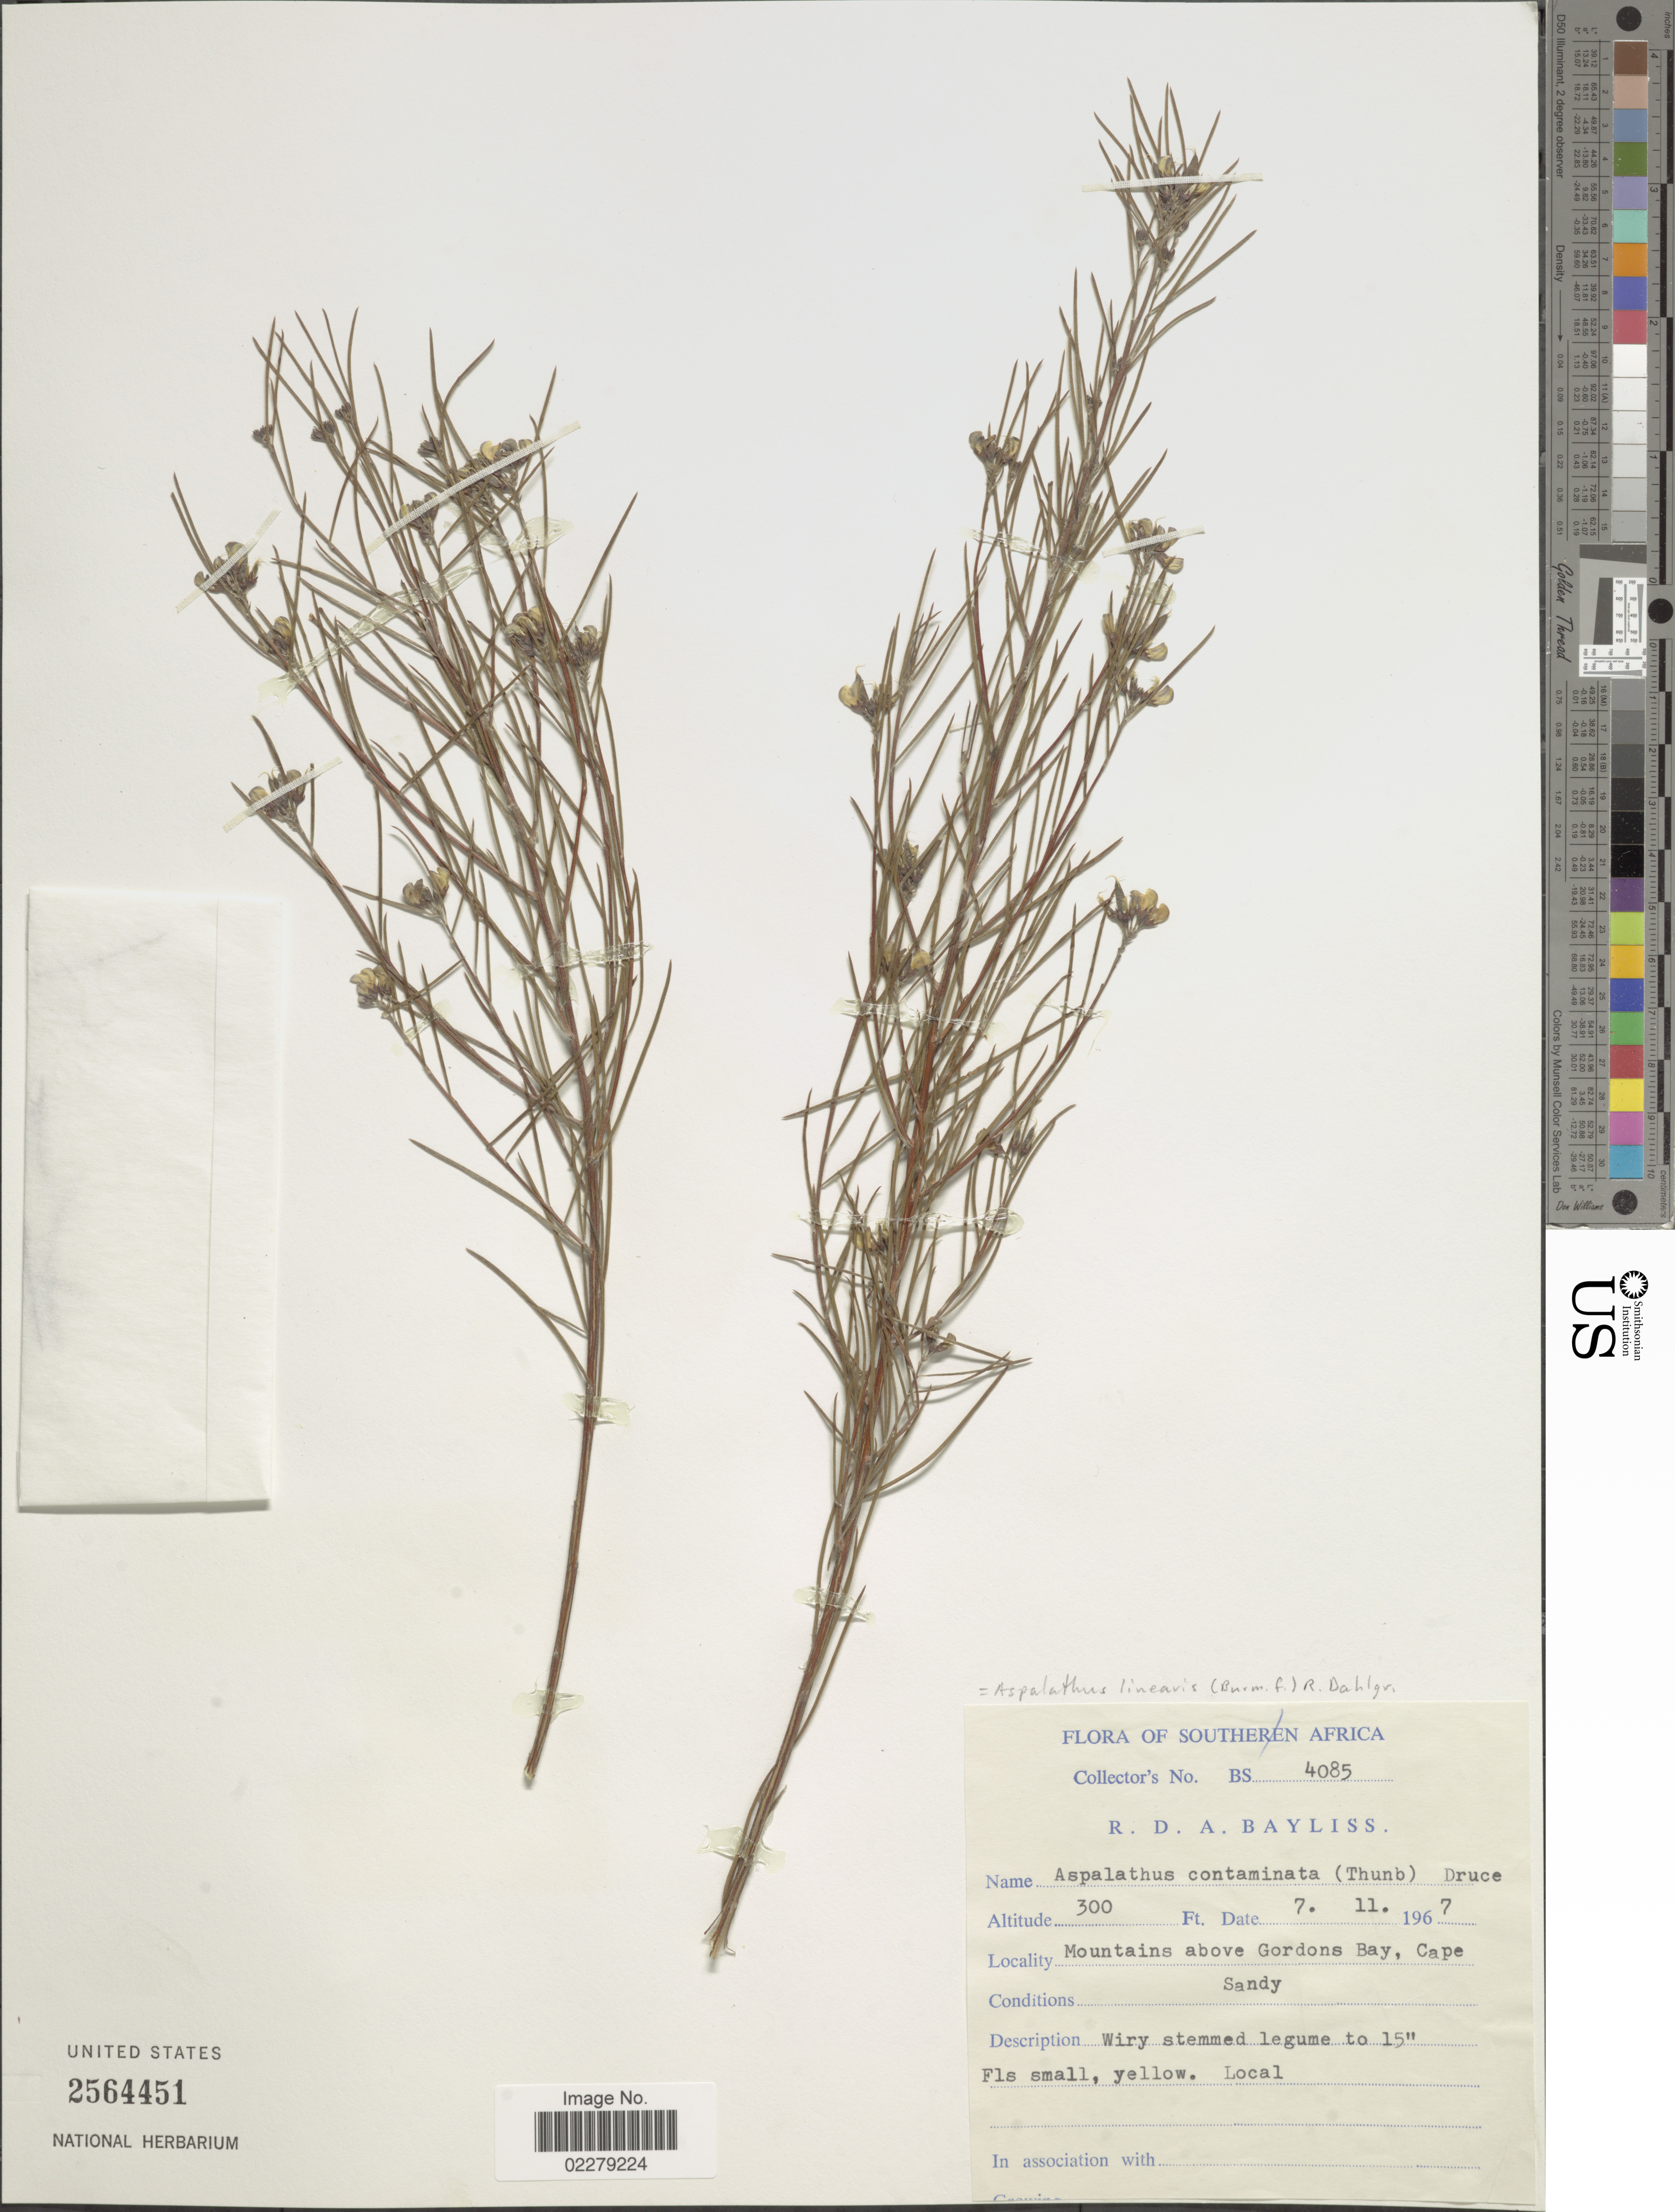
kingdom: Plantae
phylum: Tracheophyta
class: Magnoliopsida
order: Fabales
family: Fabaceae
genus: Aspalathus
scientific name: Aspalathus linearis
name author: (Burm. f.) R. Dahlgren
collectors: R. Bayliss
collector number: BS4085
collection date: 1967-11-07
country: South Africa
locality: Southern Africa. Mountains above Gordons Bay, Cape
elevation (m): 91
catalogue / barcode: US 2564451